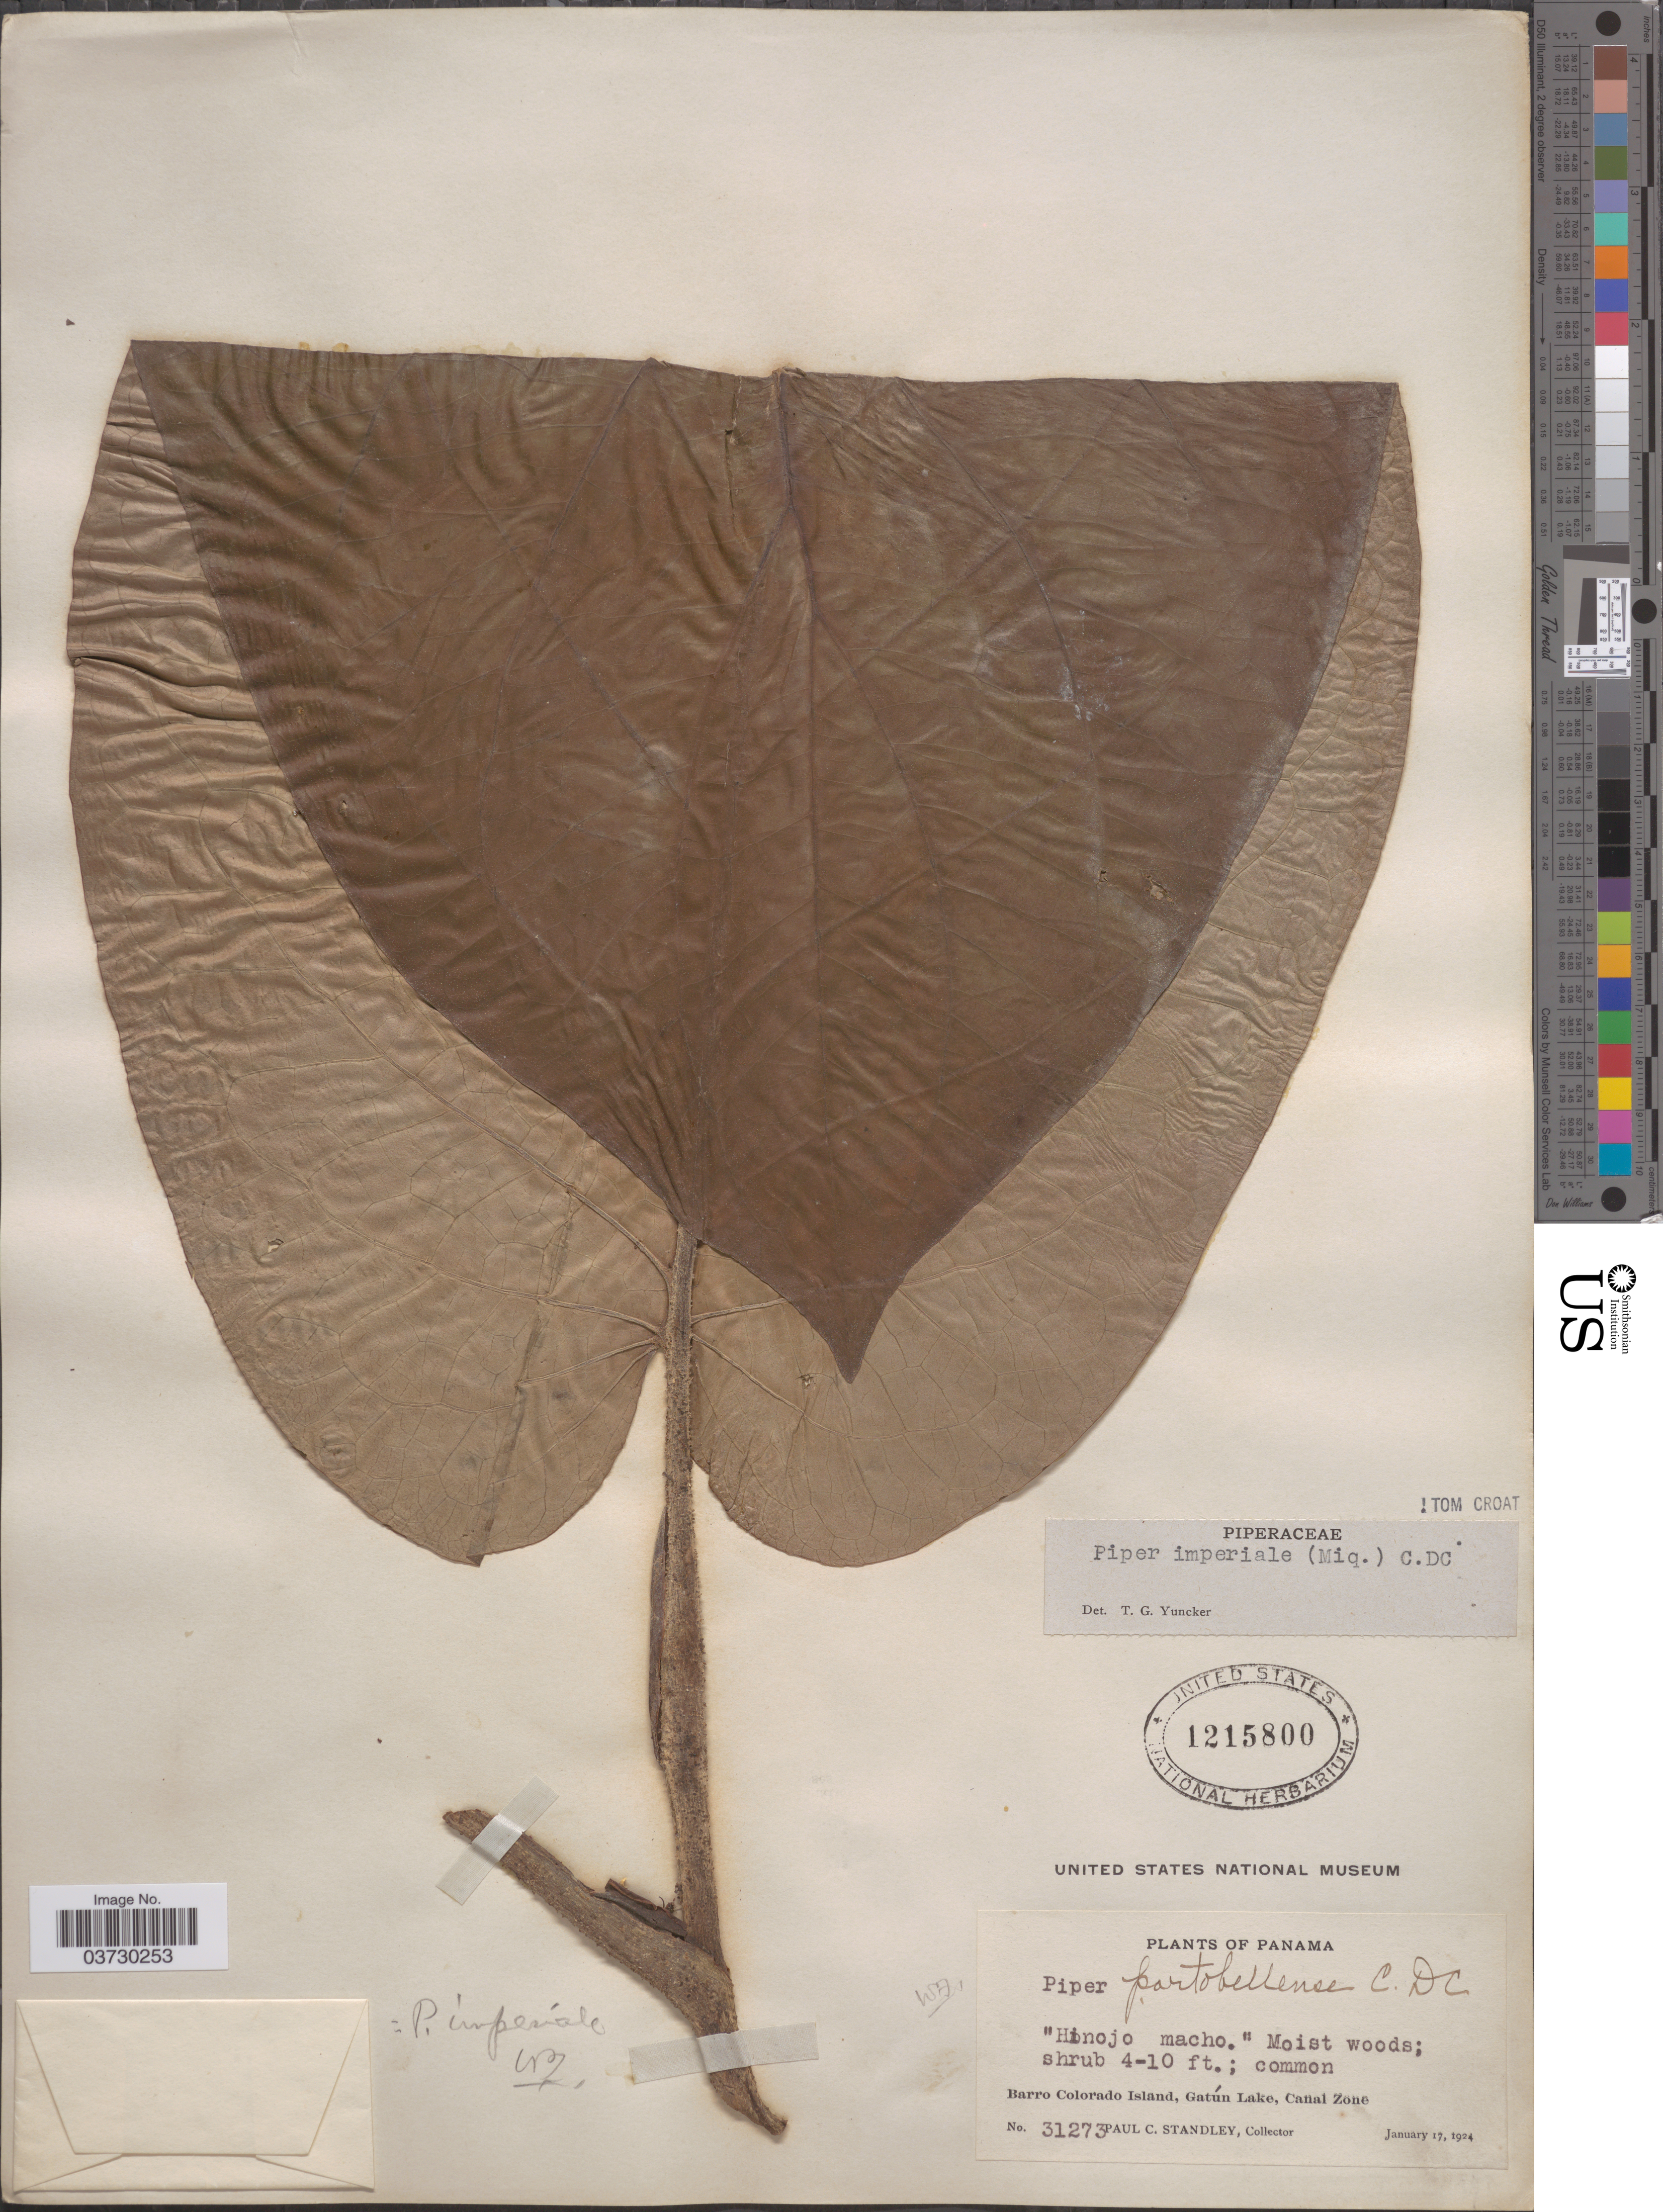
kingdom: Plantae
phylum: Tracheophyta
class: Magnoliopsida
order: Piperales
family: Piperaceae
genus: Piper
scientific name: Piper imperiale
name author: (Miq.) C. DC.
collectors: P. C. Standley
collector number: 31273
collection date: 1924-01-17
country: Panama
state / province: Panamá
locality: Barro Colorado Island, Gatún Lake, Canal Zone.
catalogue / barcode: US 1215800